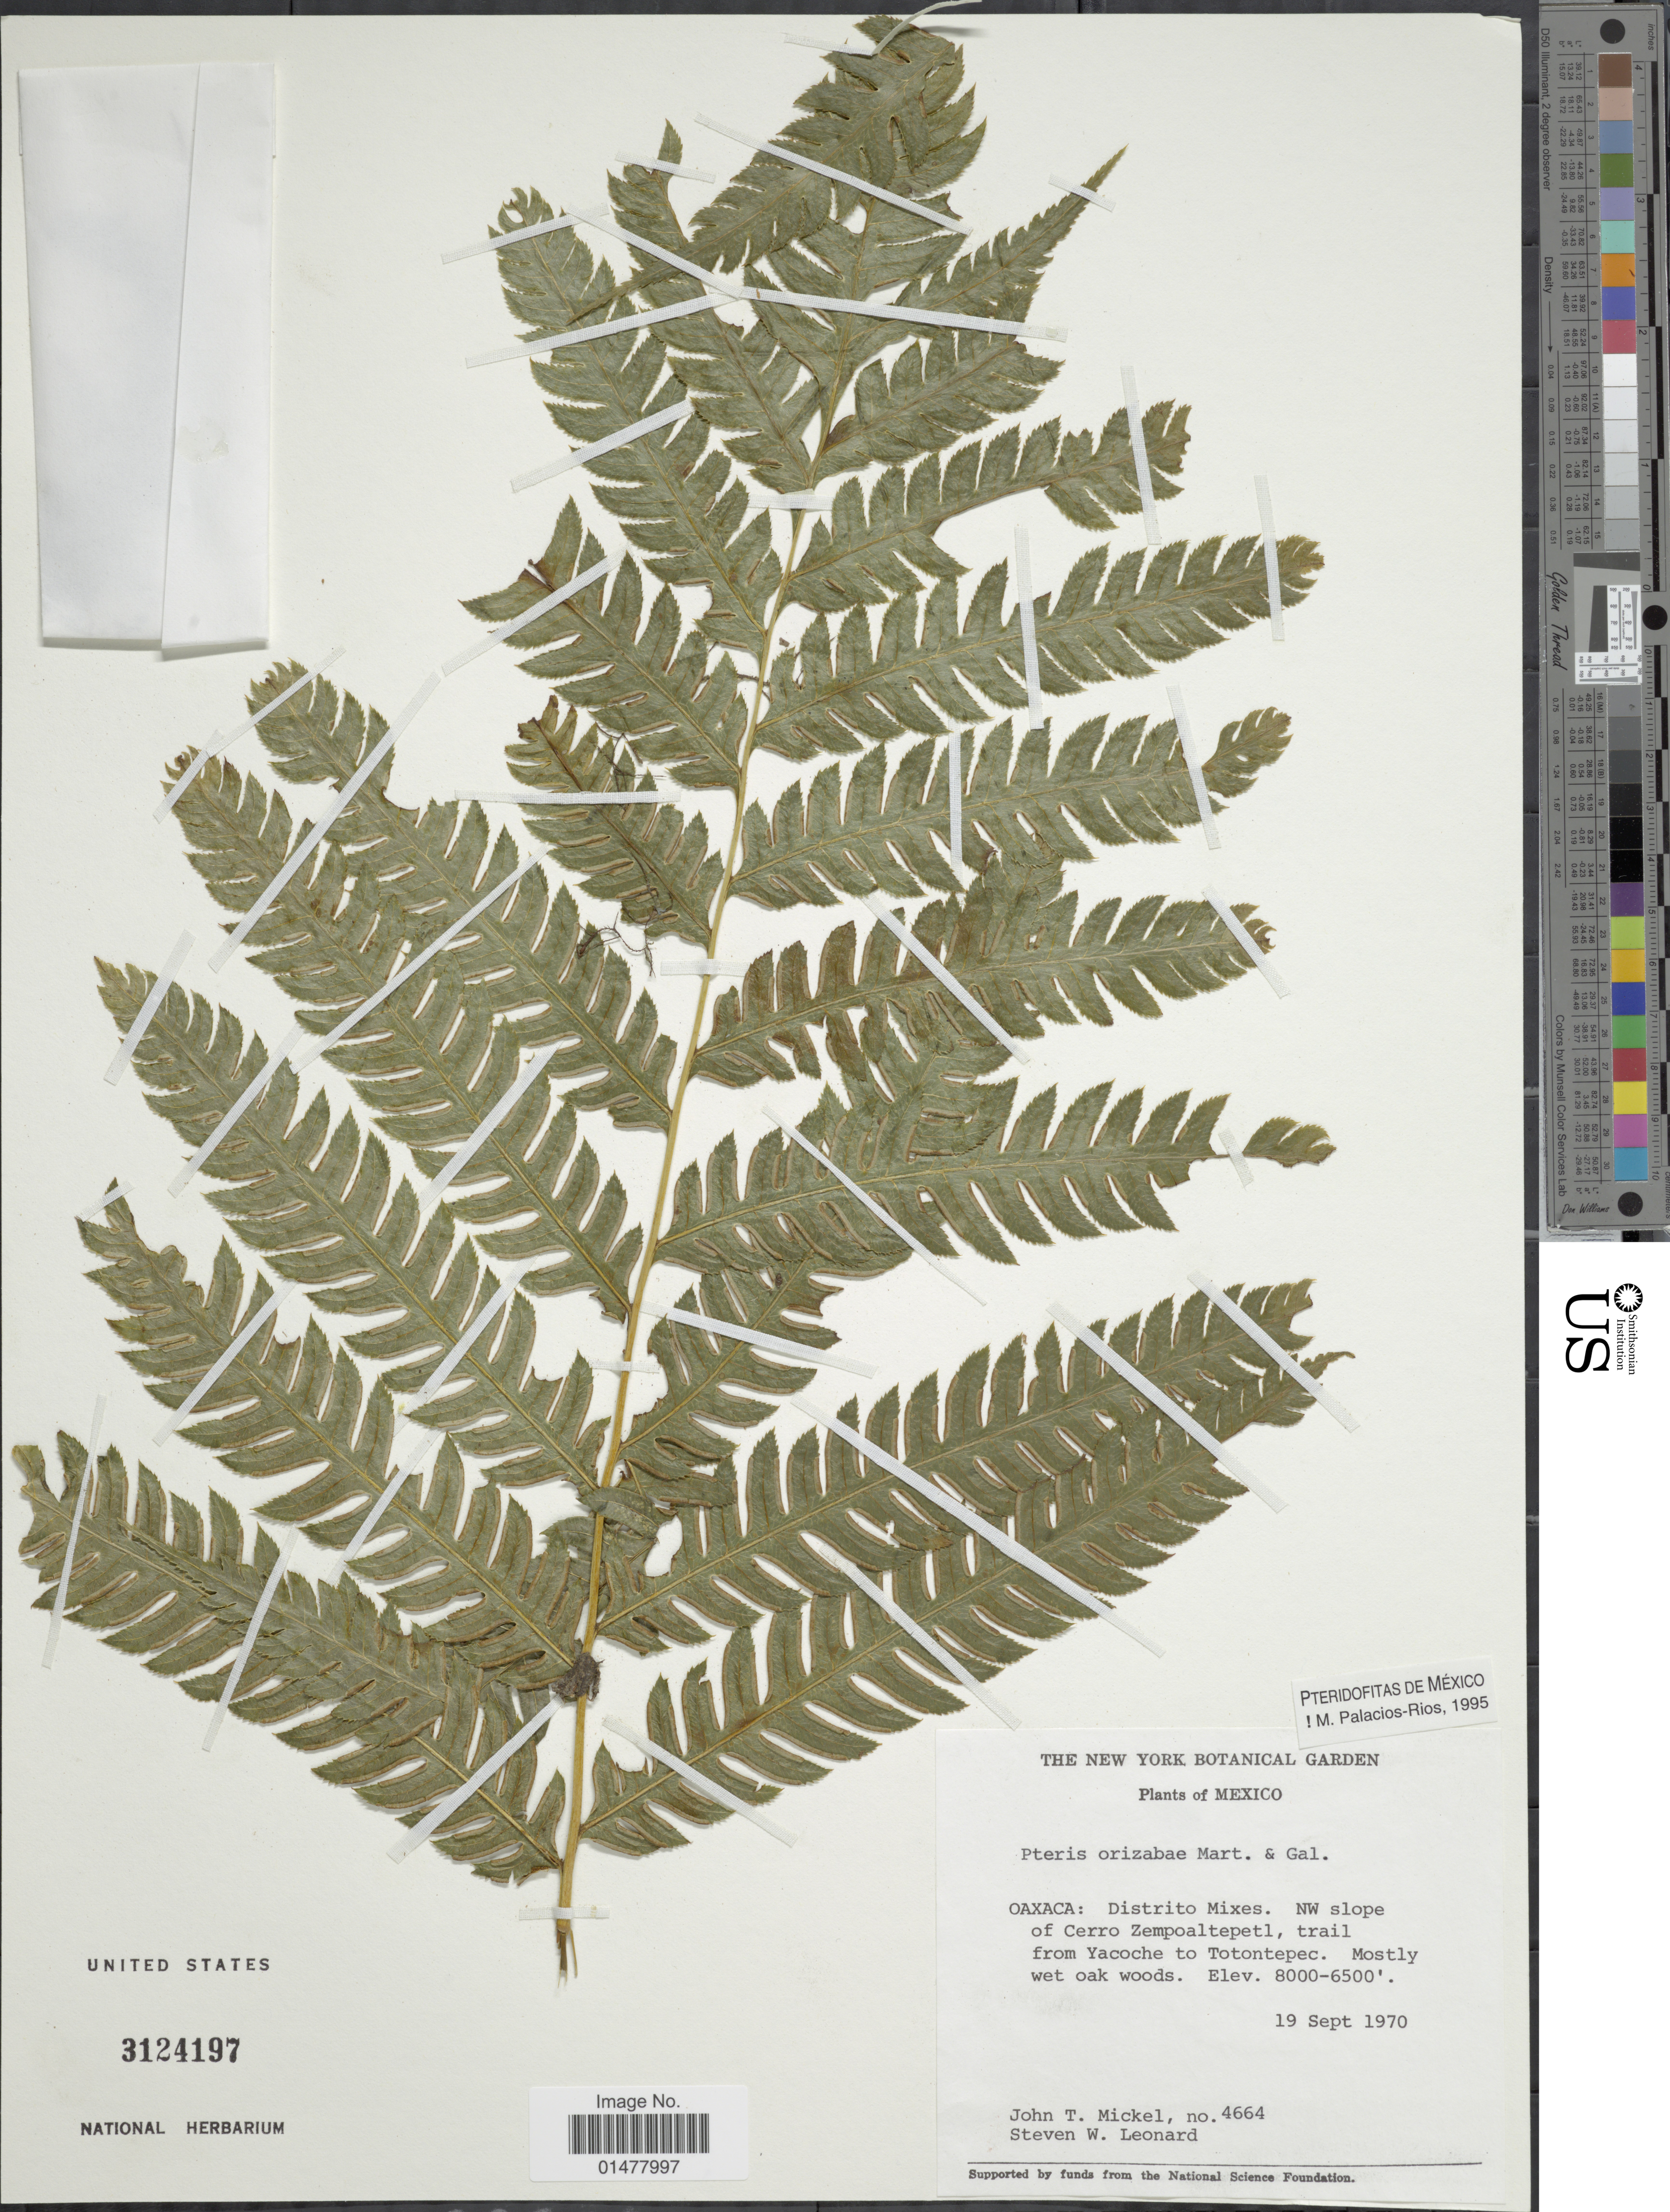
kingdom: Plantae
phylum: Tracheophyta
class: Polypodiopsida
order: Polypodiales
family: Pteridaceae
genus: Pteris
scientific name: Pteris orizabae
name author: M. Martens & Galeotti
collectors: J. T. Mickel & S. W. Leonard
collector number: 4664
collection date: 1970-09-19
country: Mexico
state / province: Oaxaca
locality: Plants of Mexico, Oaxaca: Distrito Mixes, NW slope of Cerro Zempoaltepetl, trail from Yacoche to Totontepec) mostly wet oak woods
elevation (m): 1981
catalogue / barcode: US 3124197